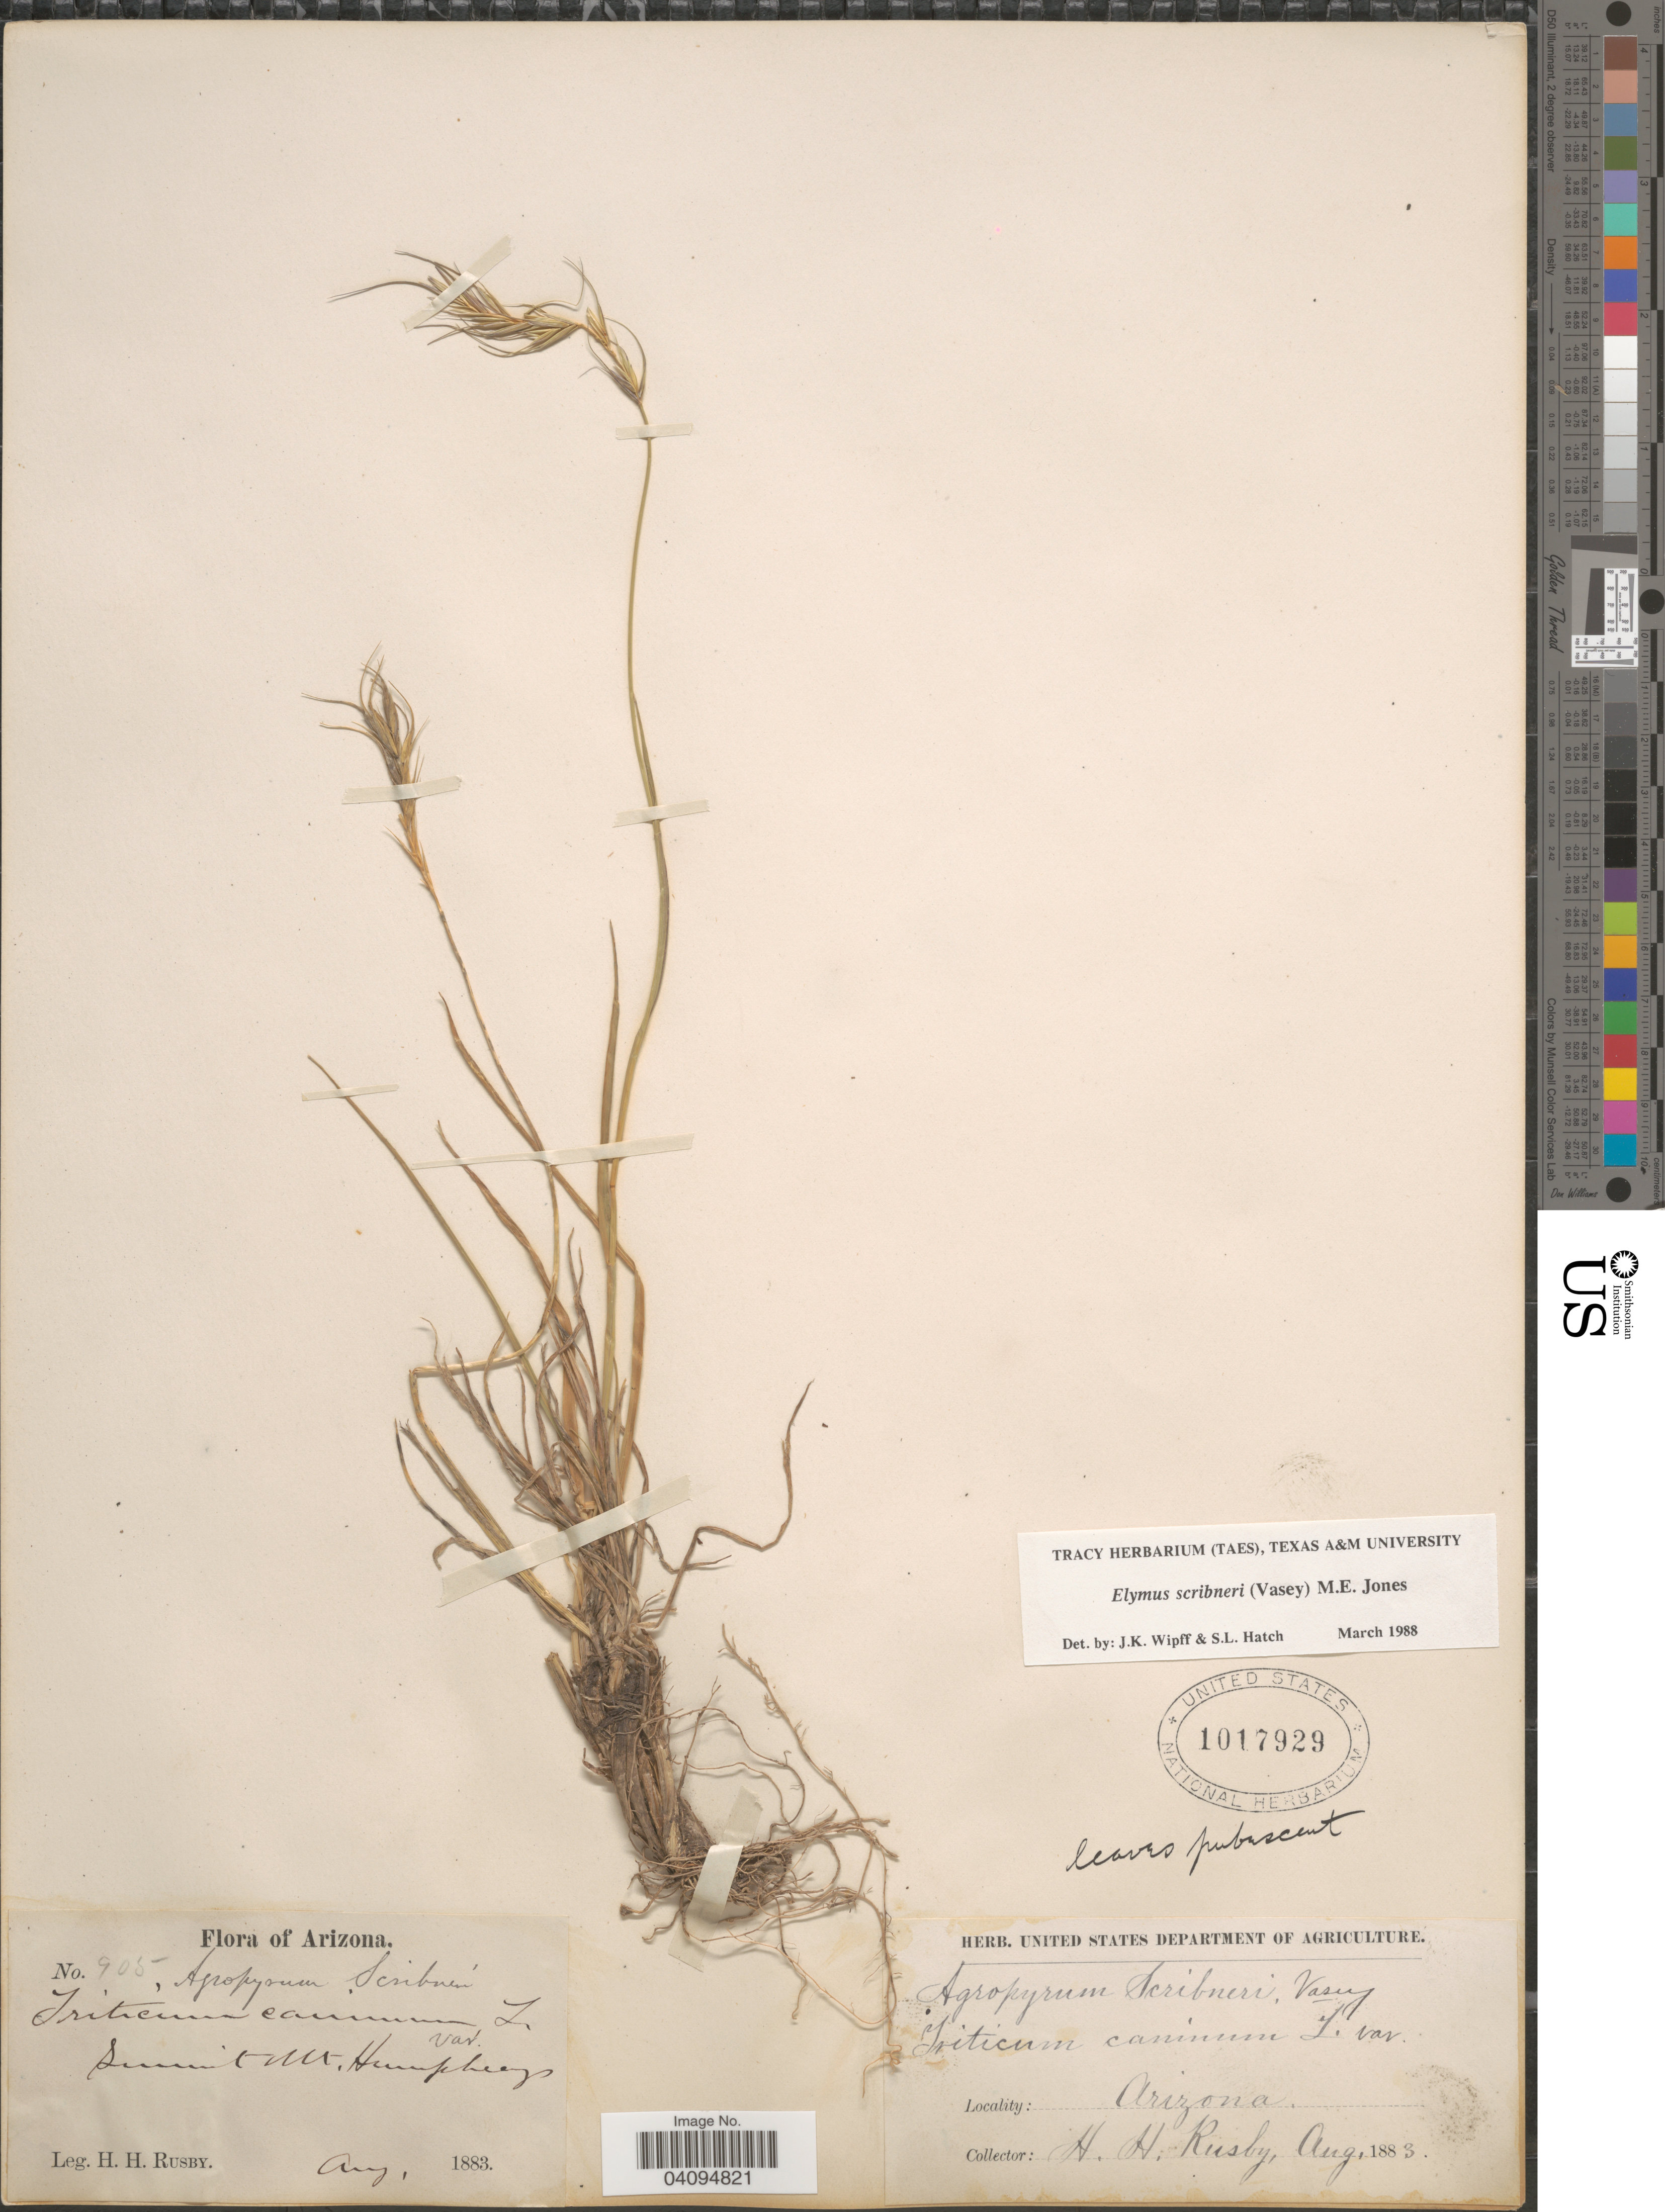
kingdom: Plantae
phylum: Tracheophyta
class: Liliopsida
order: Poales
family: Poaceae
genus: Elymus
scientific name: Elymus scribneri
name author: (Vasey) M.E. Jones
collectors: H. H. Rusby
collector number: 905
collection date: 1883-08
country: United States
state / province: Arizona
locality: Summit Mt. Humphreys.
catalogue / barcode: US 1017929